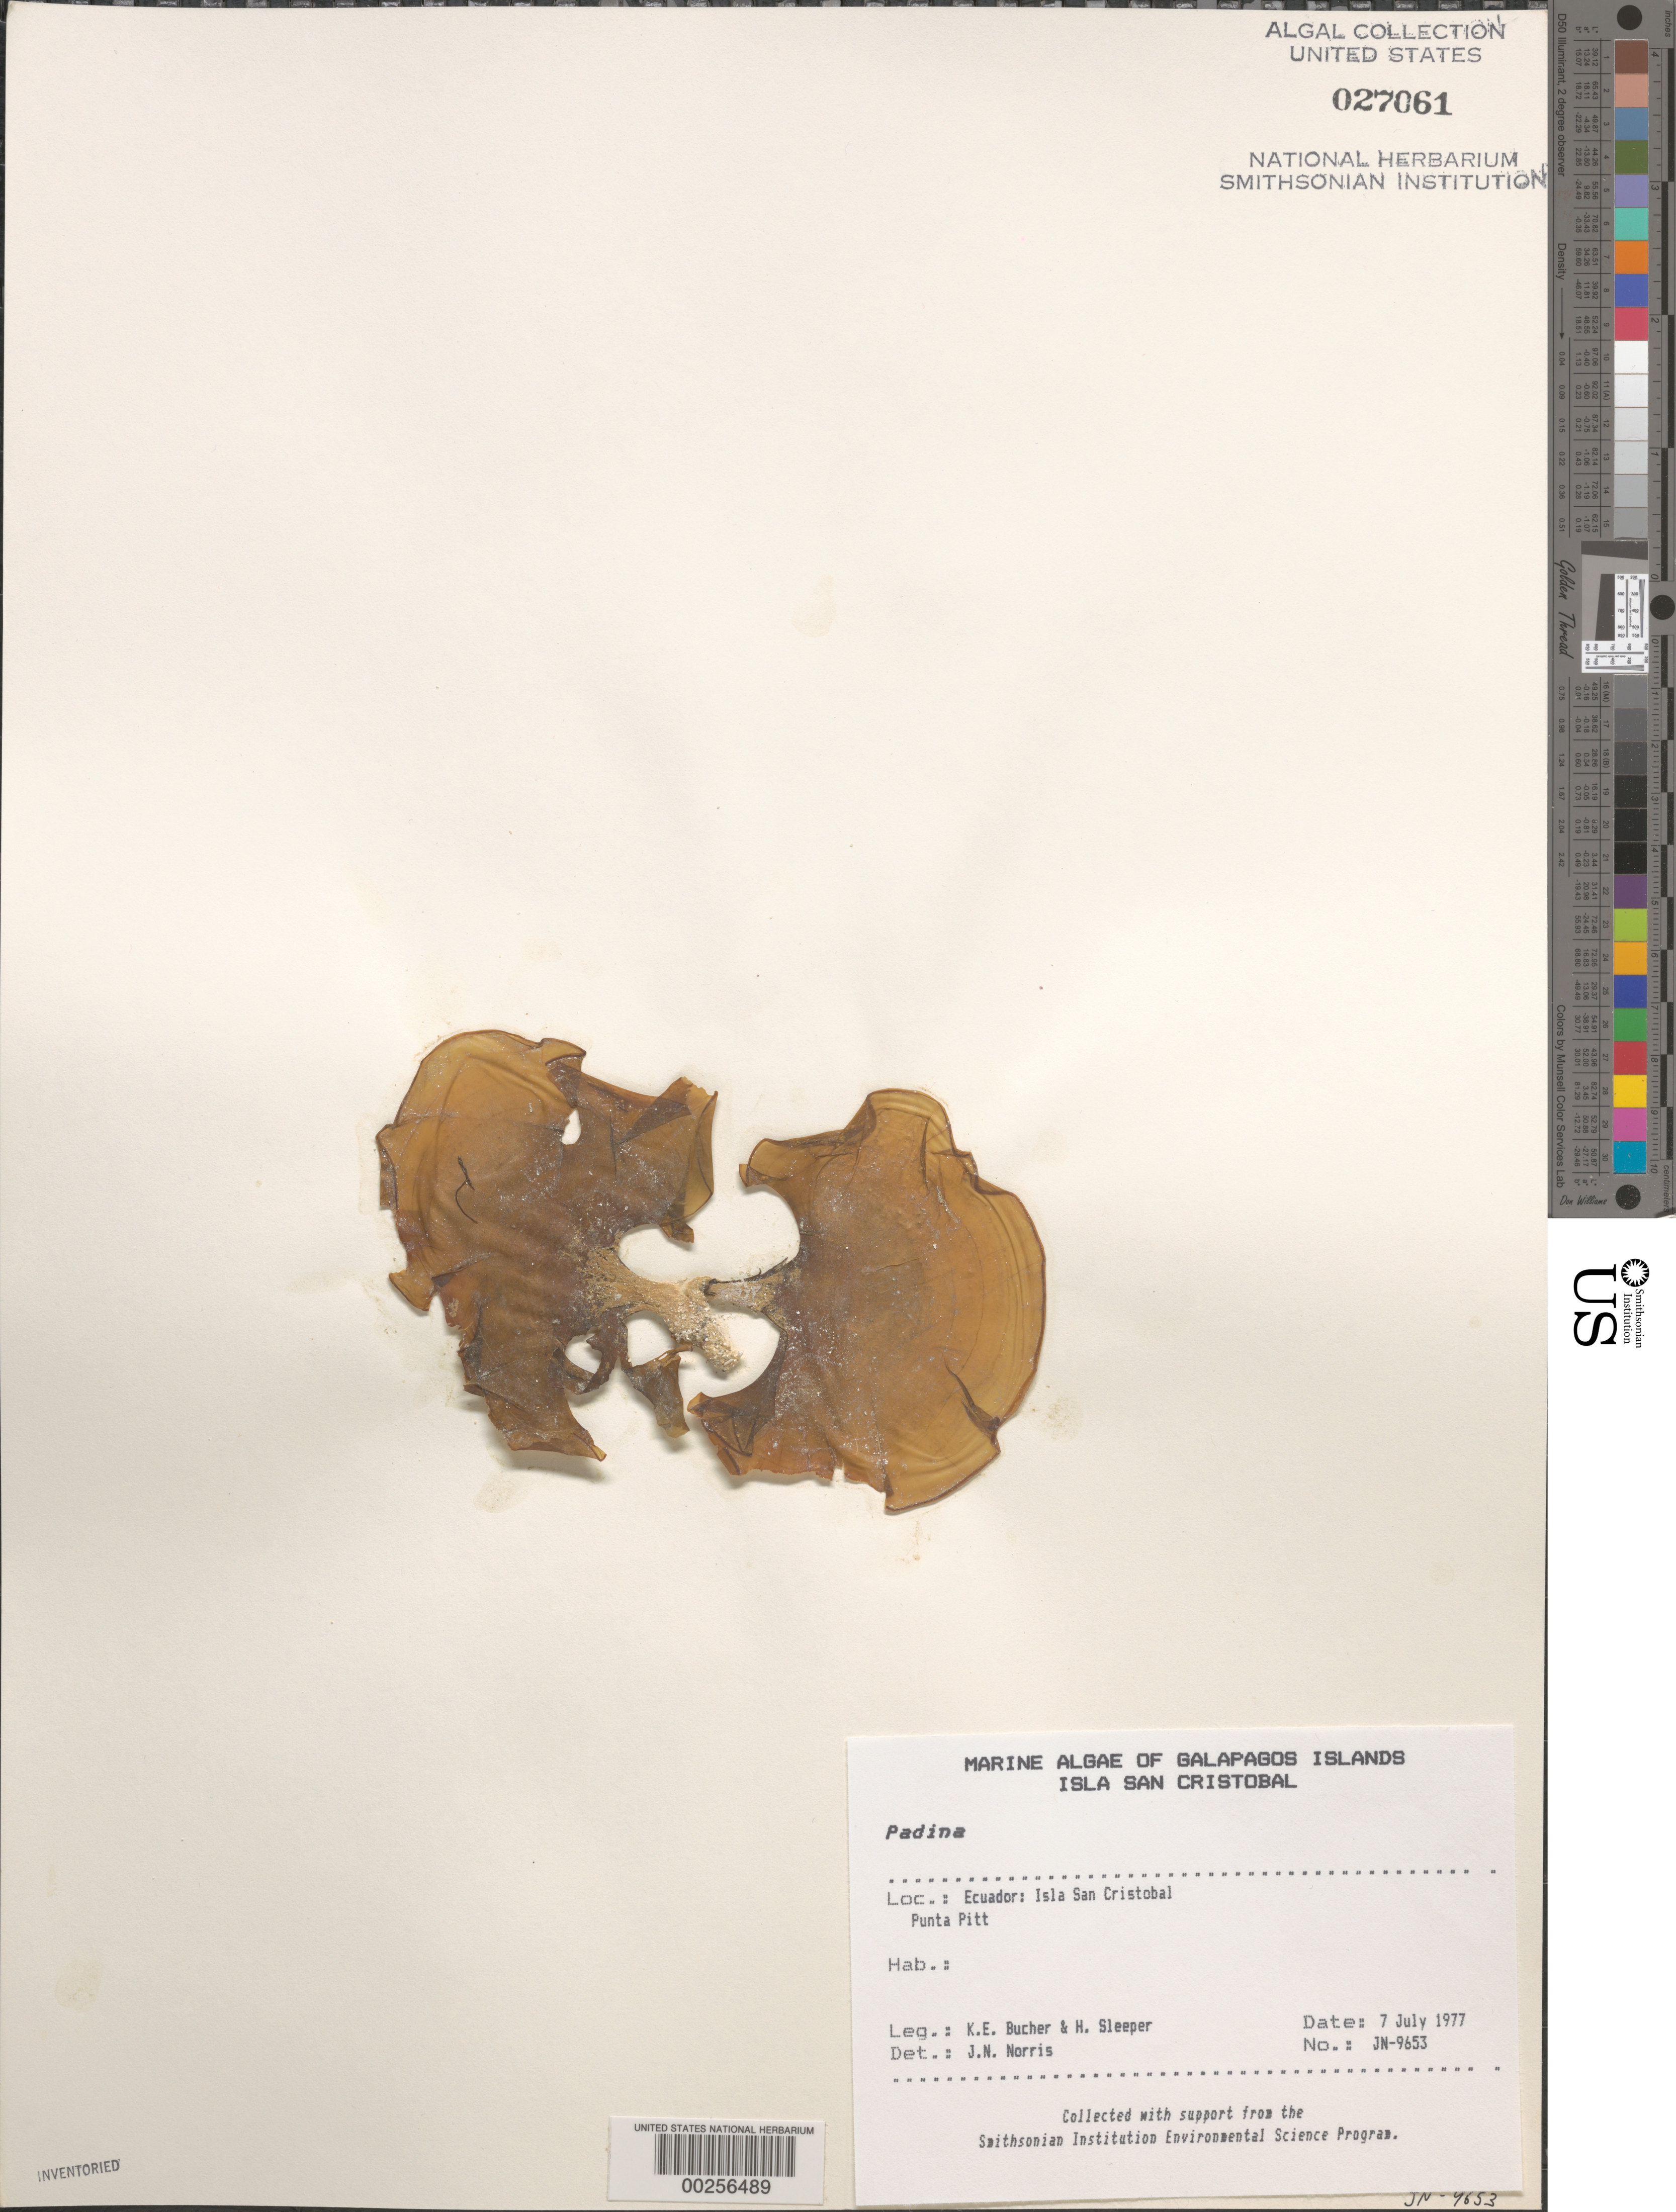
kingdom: Chromista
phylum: Ochrophyta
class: Phaeophyceae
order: Dictyotales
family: Dictyotaceae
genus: Padina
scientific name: Padina sp.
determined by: Norris, James N.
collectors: K. E. Bucher & H. Sleeper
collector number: Jn-9653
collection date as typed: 07 Jul 1977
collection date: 1977-07-07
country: Ecuador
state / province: Colón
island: San Cristóbal [Chatham]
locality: Punta Pitt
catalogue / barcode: US 27061